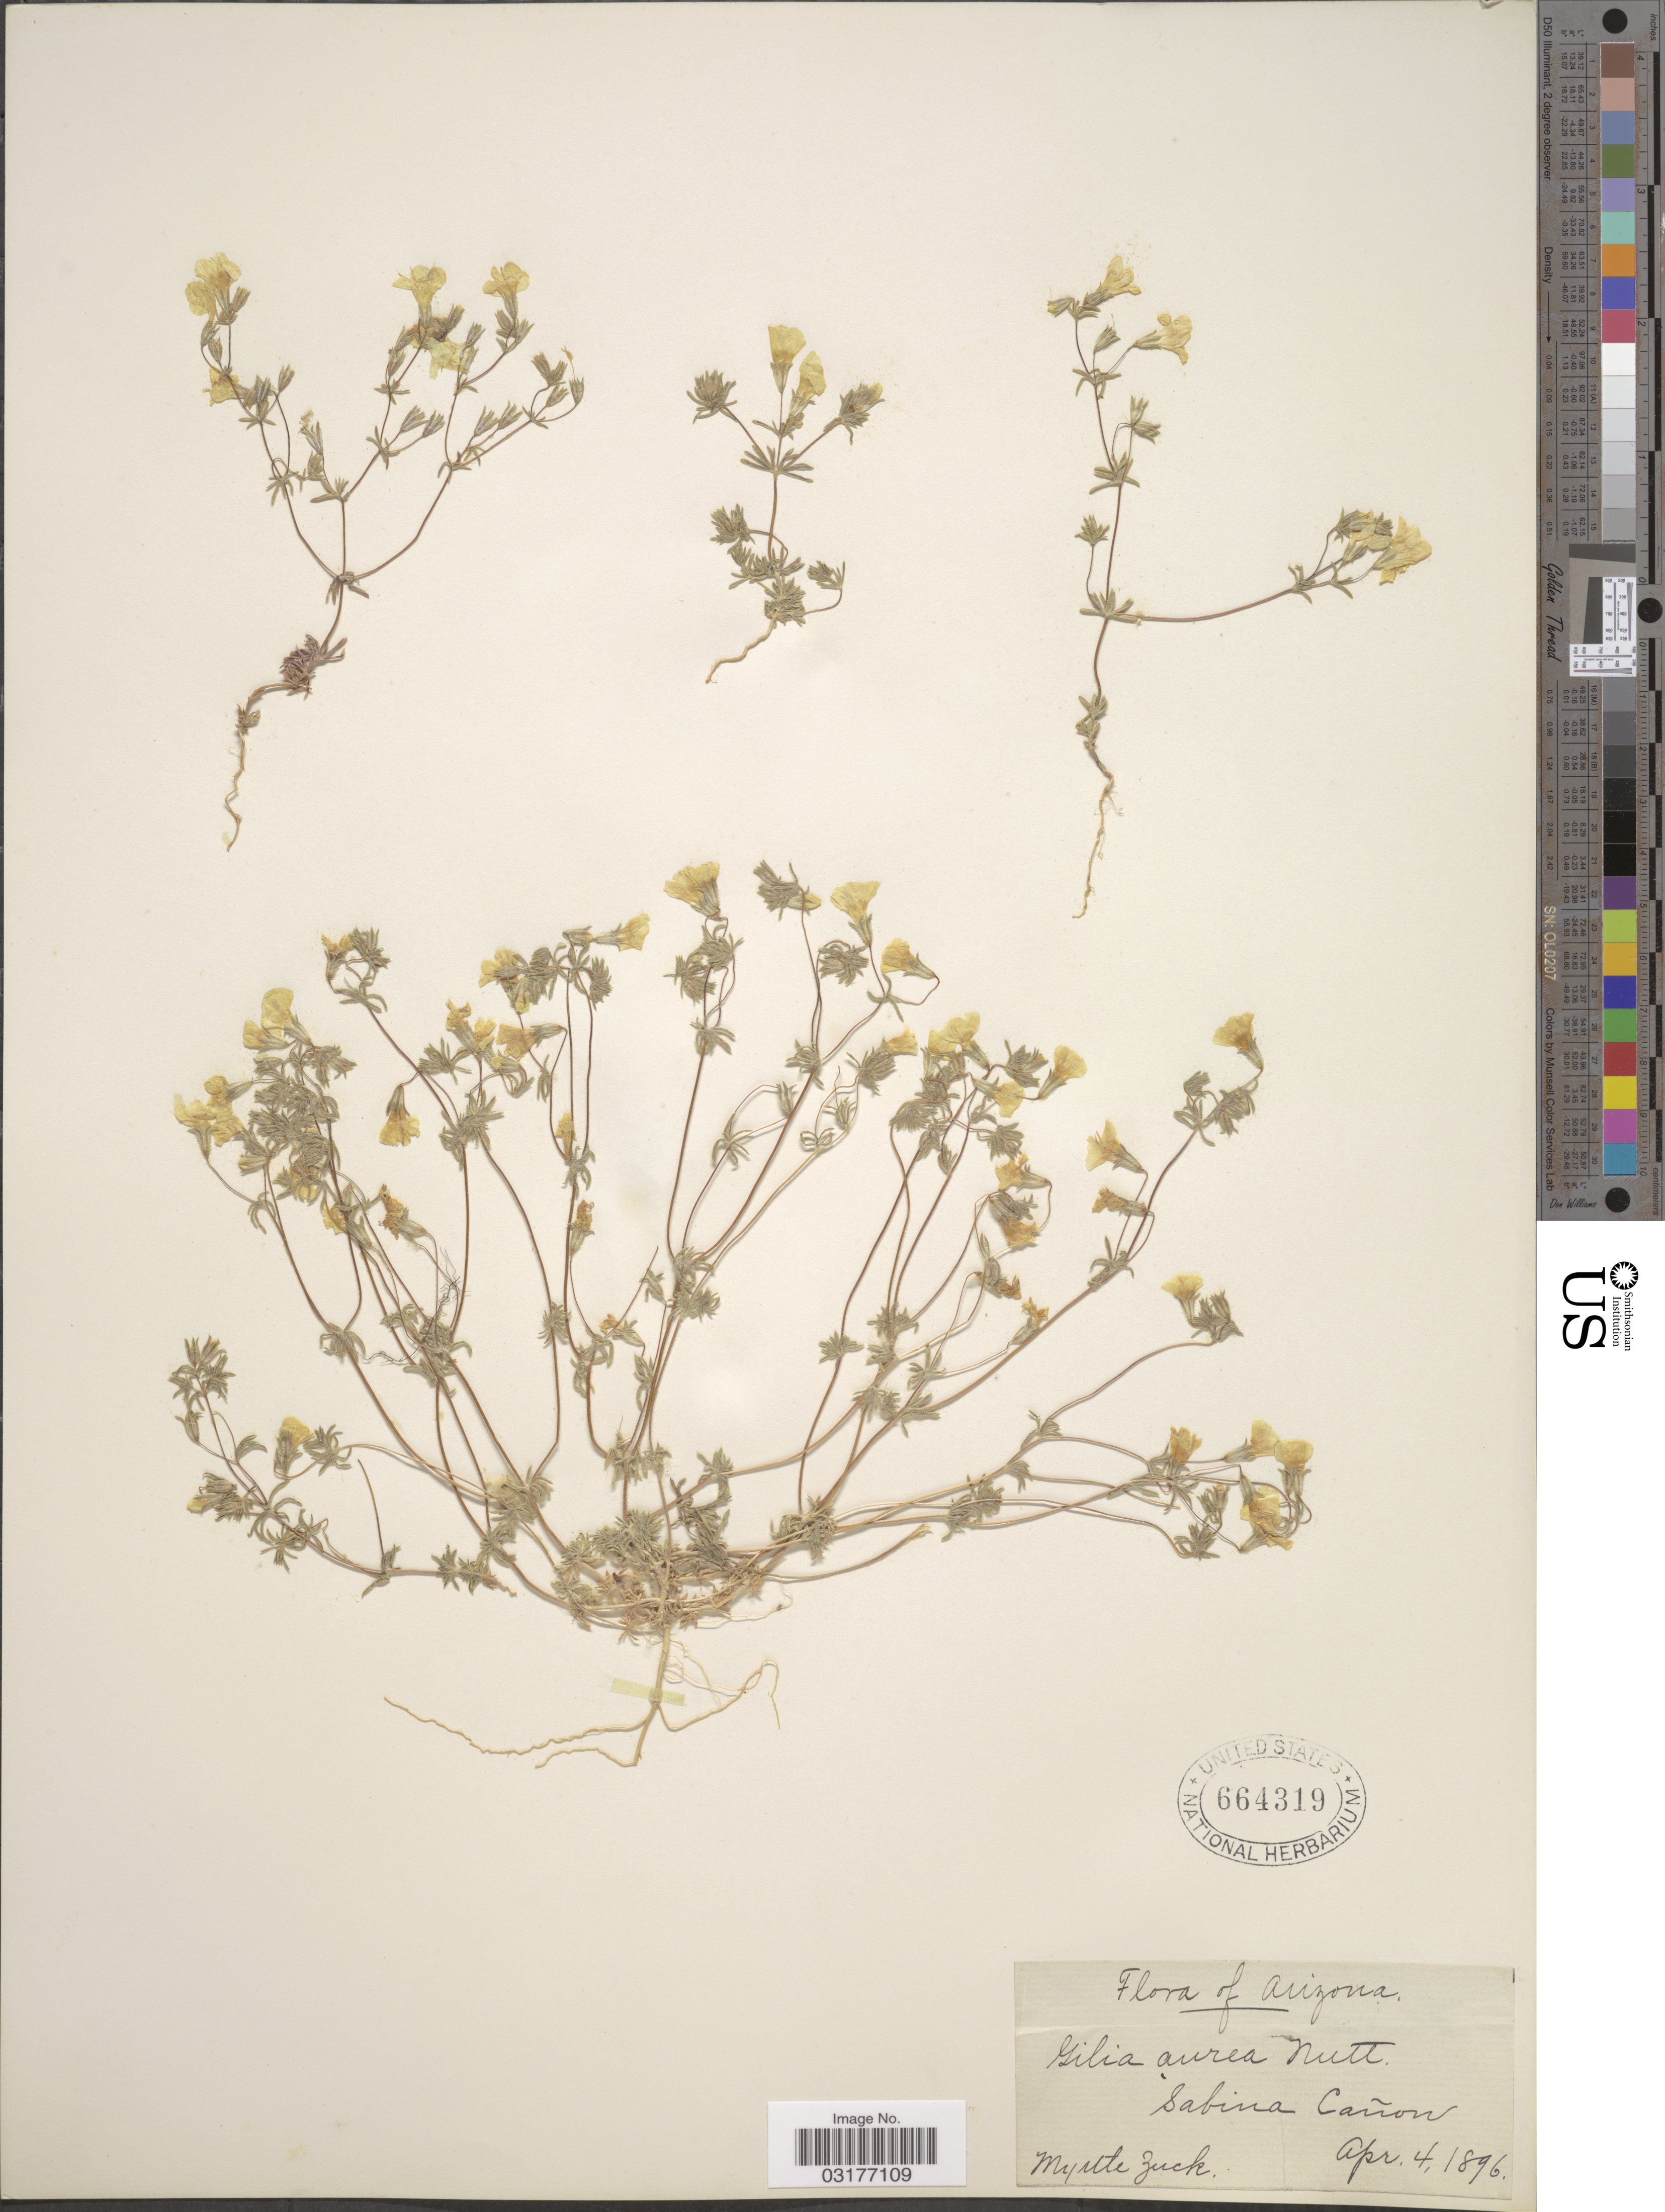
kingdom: Plantae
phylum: Tracheophyta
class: Magnoliopsida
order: Ericales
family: Polemoniaceae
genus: Leptosiphon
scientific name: Leptosiphon chrysanthus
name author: J.M. Porter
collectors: M. Zuck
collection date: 1896-04-04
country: United States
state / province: Arizona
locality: Sabina Cañon.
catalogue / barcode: US 664319